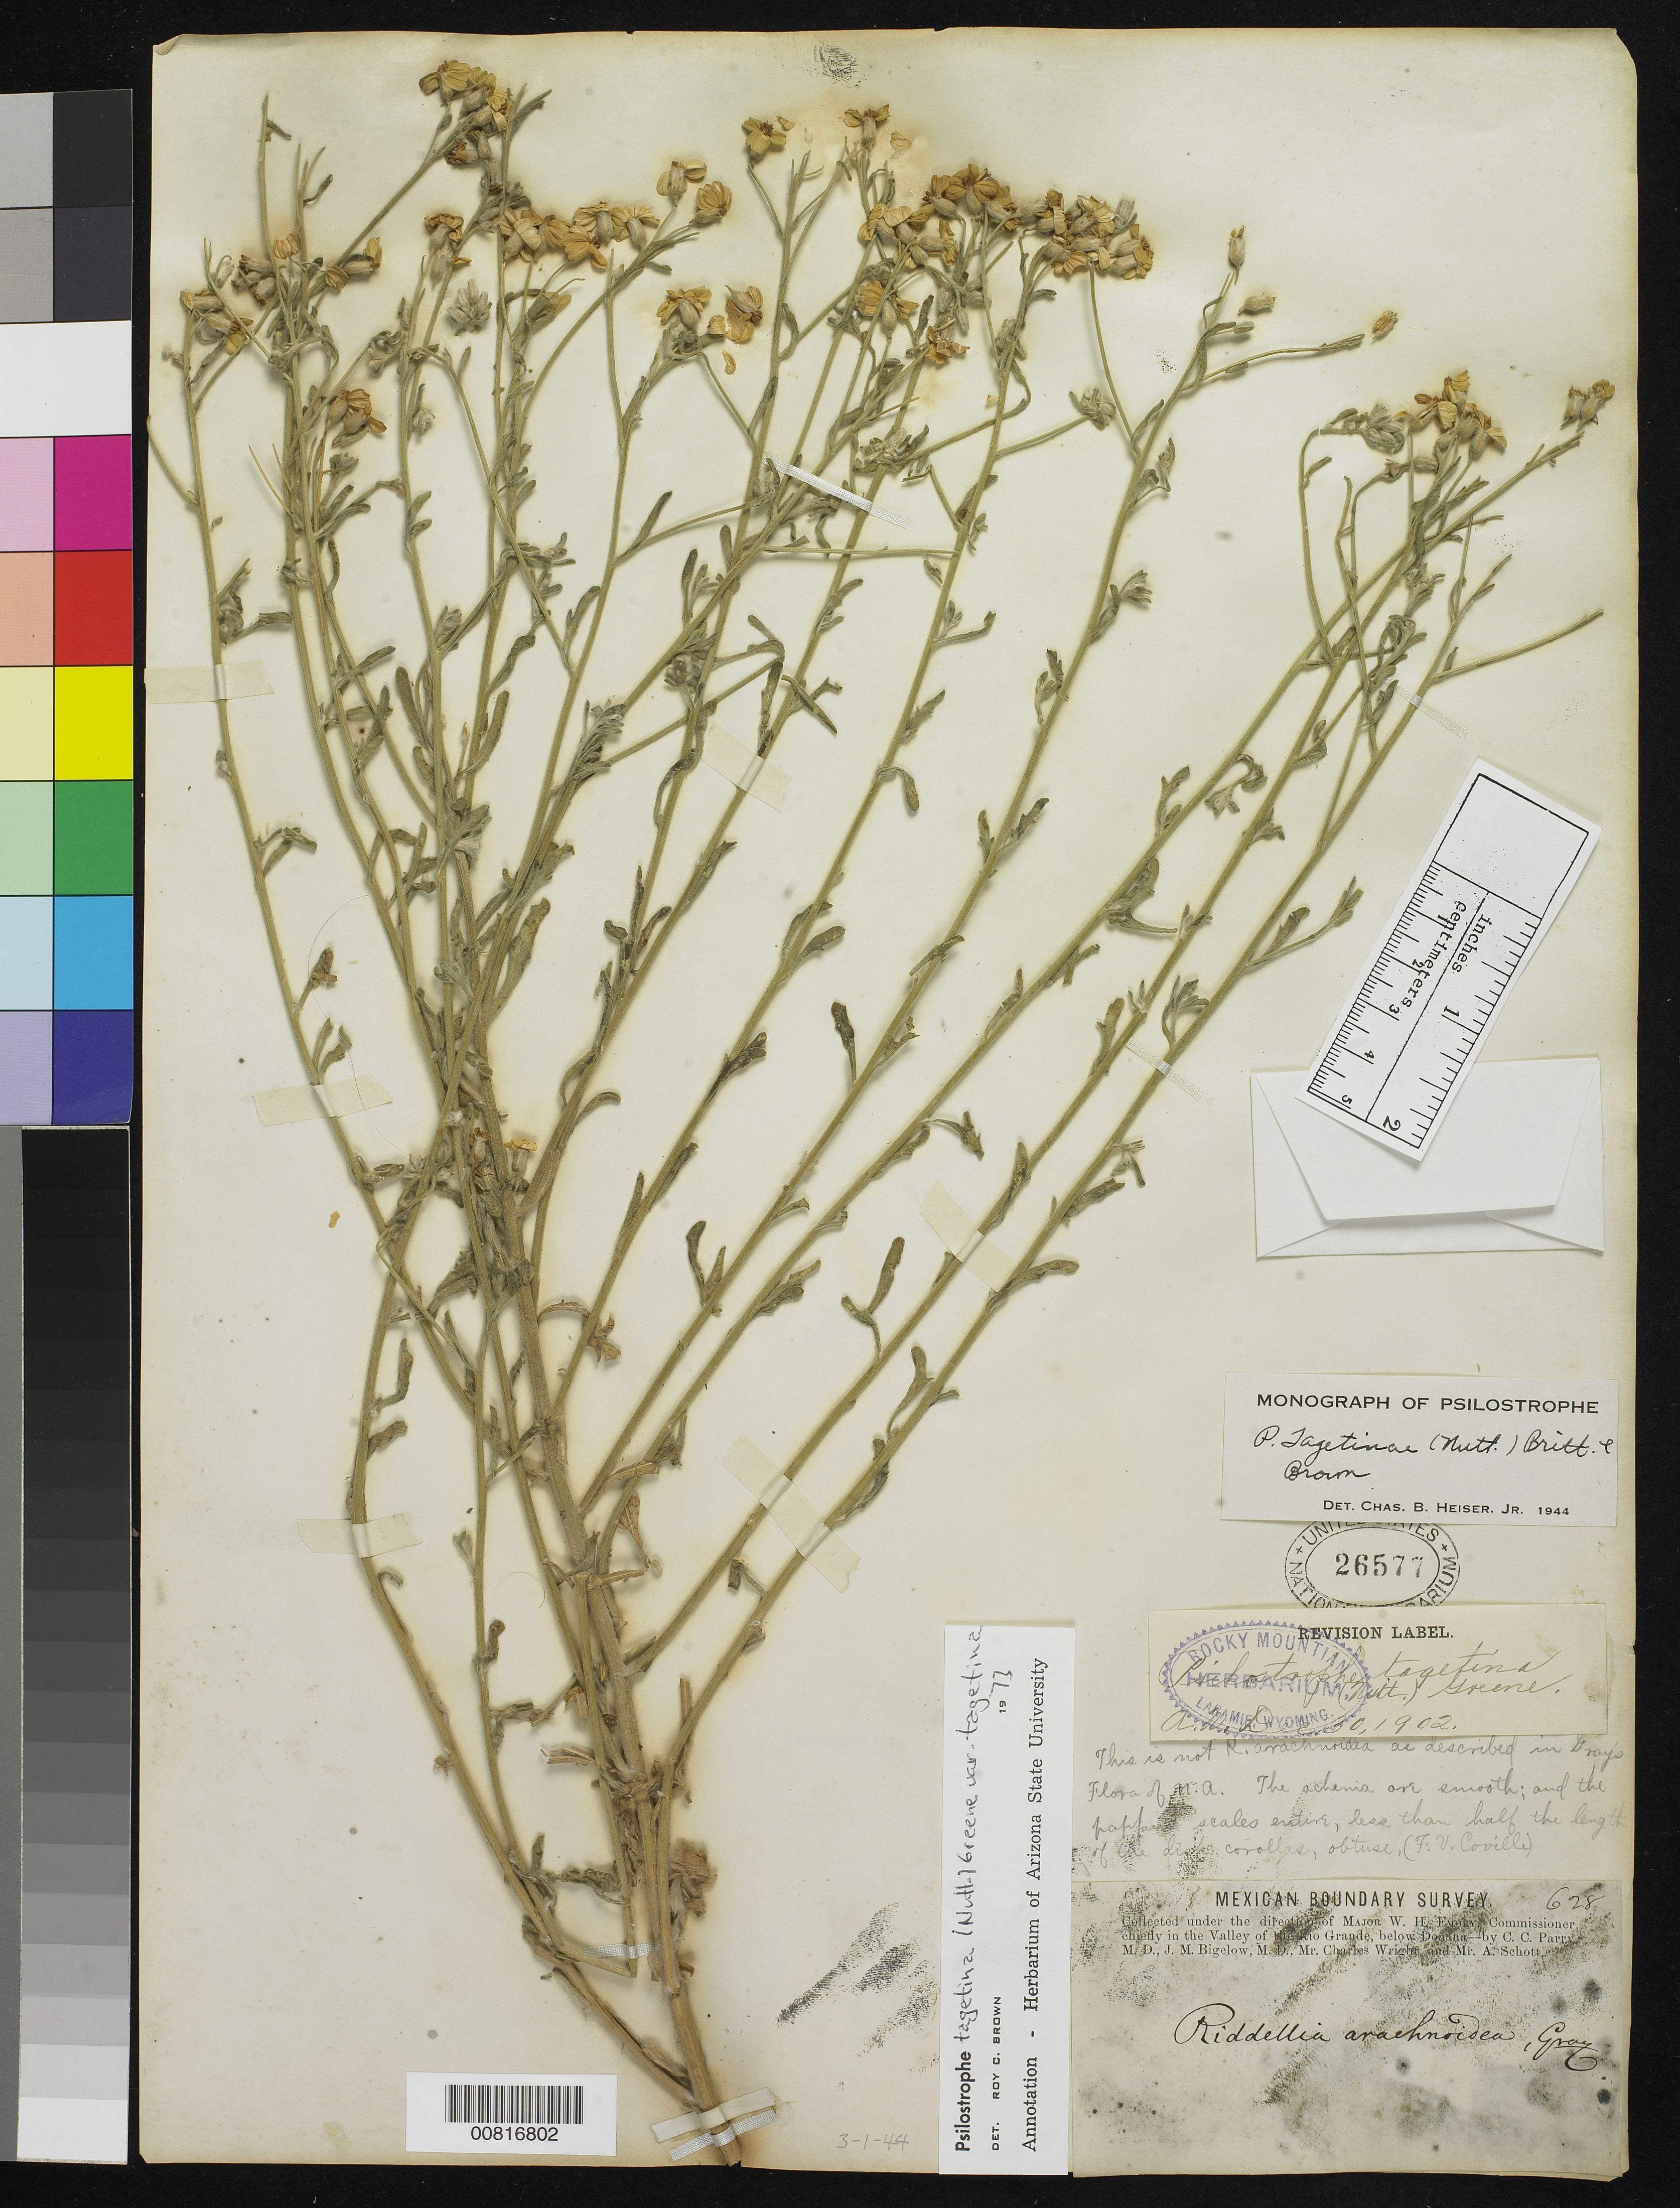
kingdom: Plantae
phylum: Tracheophyta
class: Magnoliopsida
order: Asterales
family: Asteraceae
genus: Psilostrophe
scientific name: Psilostrophe tagetina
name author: (Nutt.) Greene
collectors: C. C. Parry, J. M. Bigelow, C. Wright & A. C. V. Schott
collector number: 628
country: United States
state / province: New Mexico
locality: Valley of the Rio Grande, below Doñana, New Mexico.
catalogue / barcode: US 26577